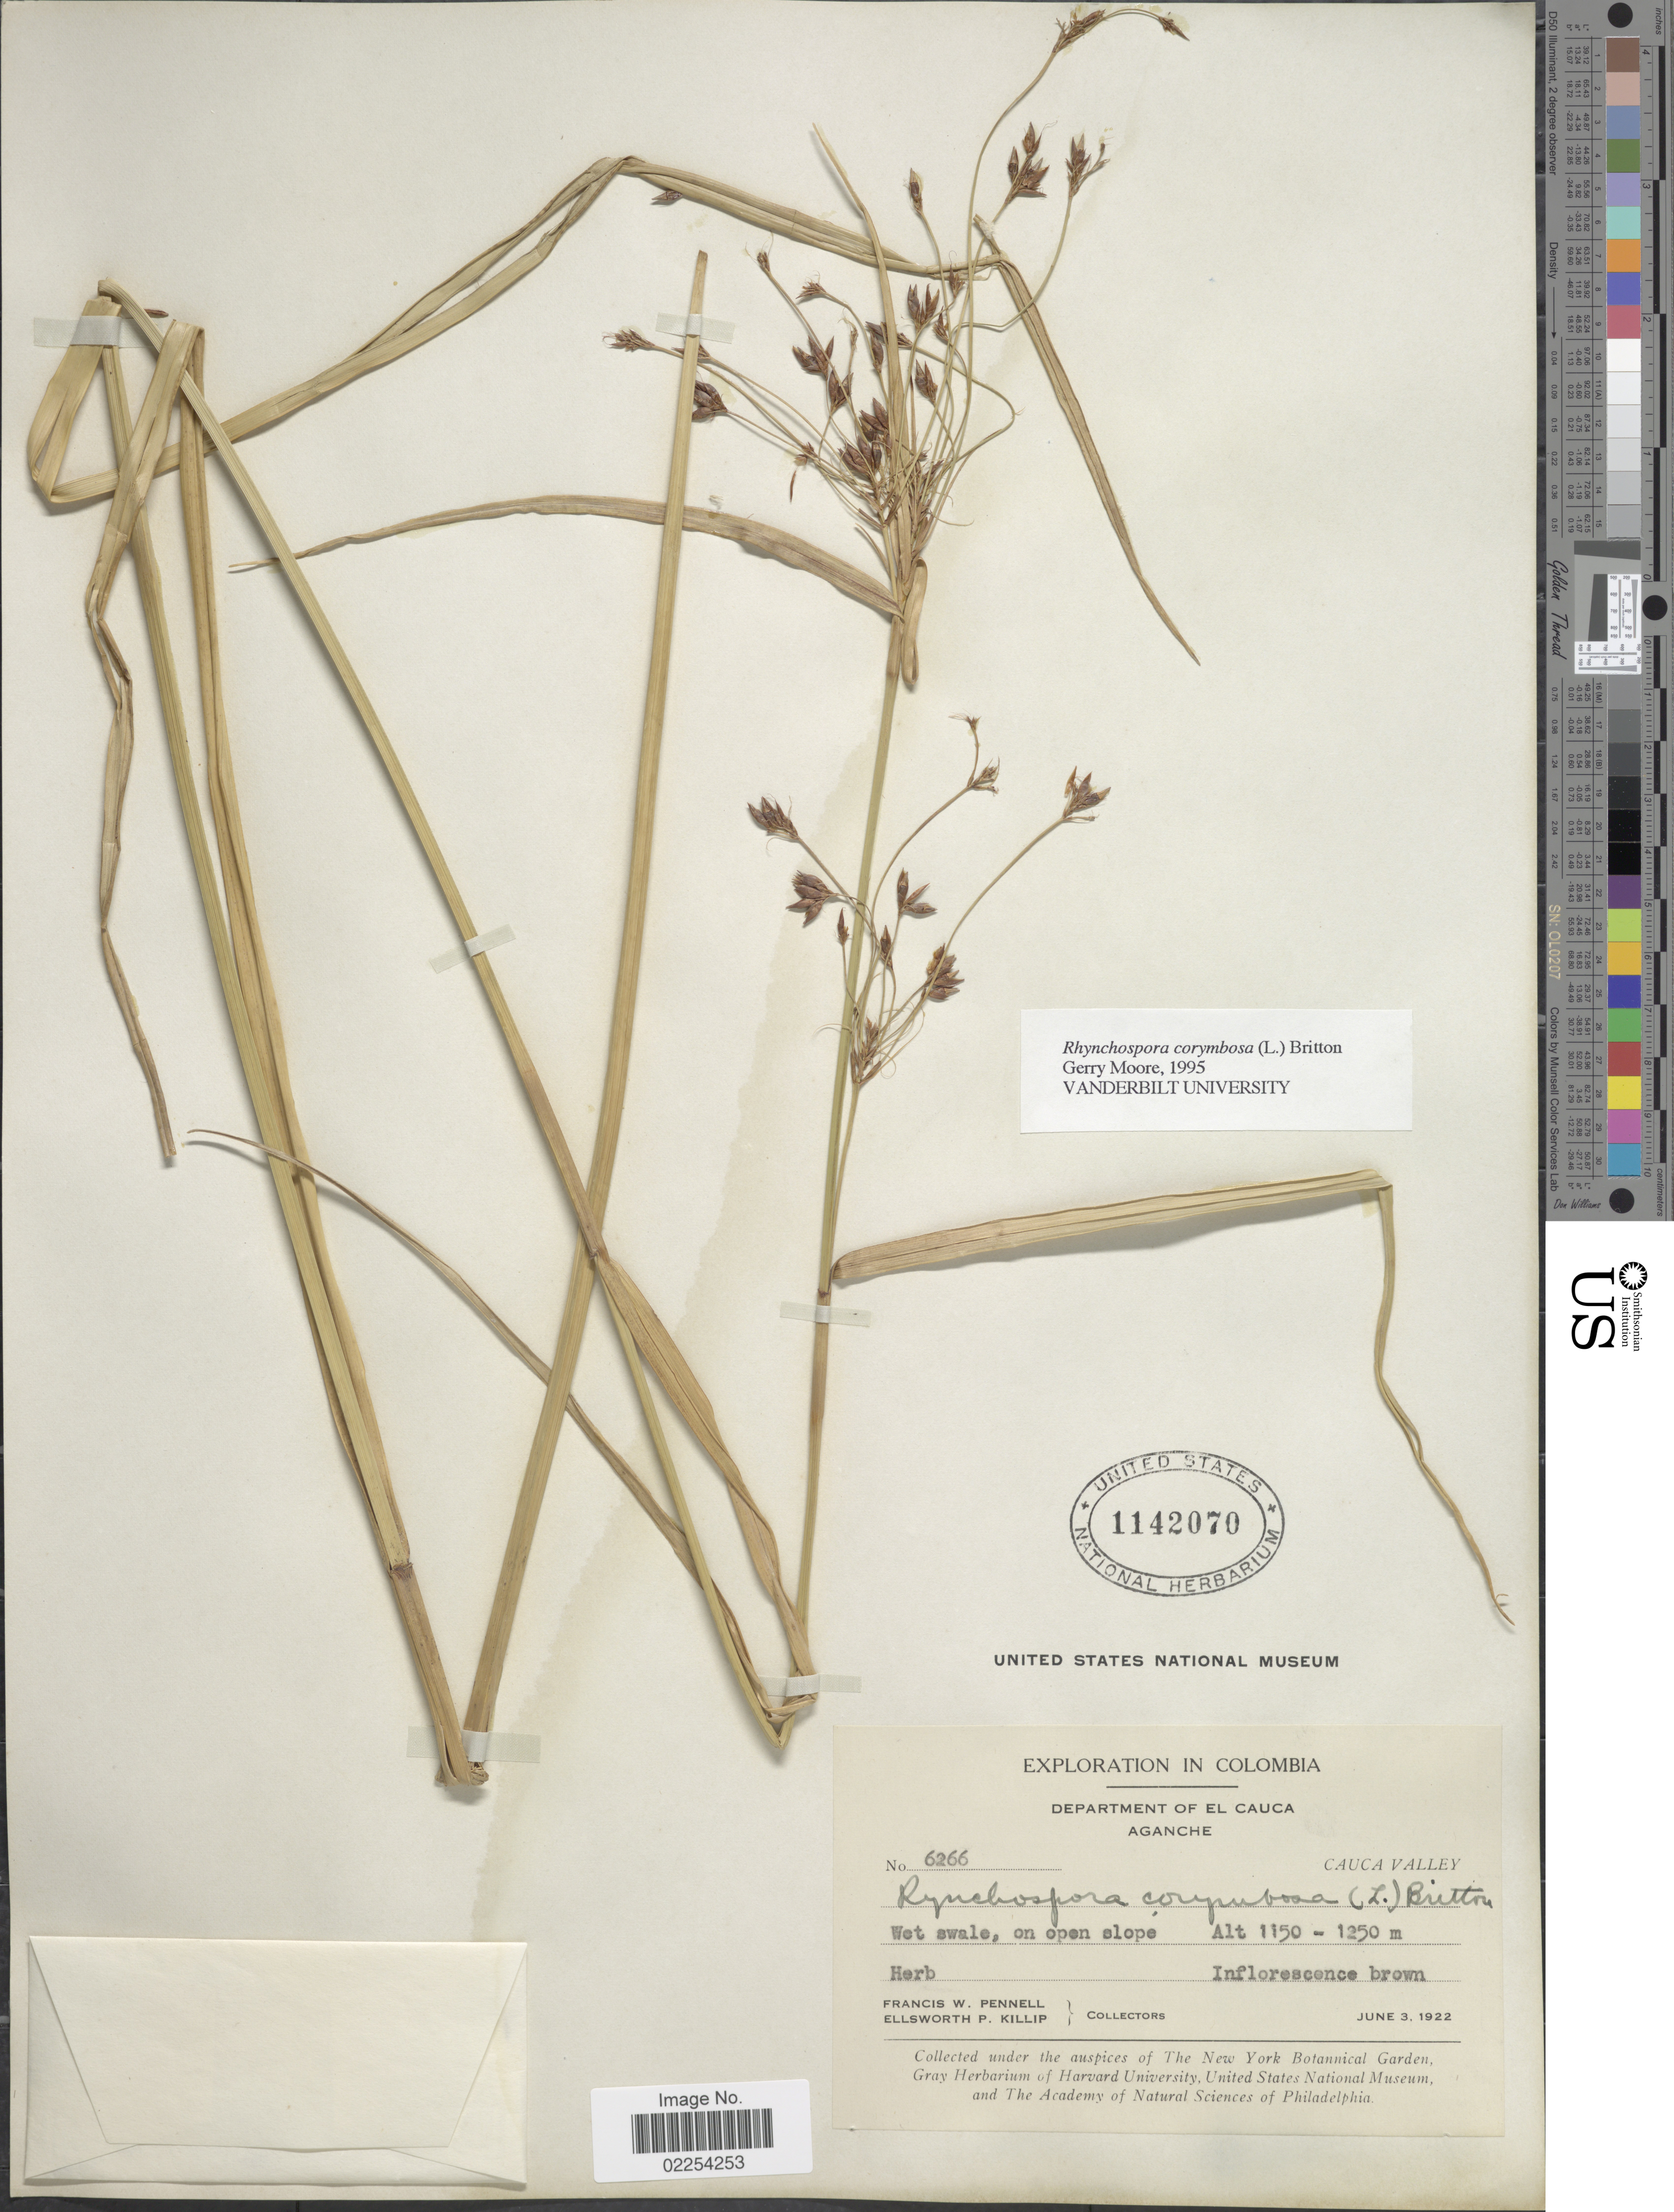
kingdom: Plantae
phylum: Tracheophyta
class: Liliopsida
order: Poales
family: Cyperaceae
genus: Rhynchospora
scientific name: Rhynchospora corymbosa var. asperula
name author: (Nees) Kük.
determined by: Weber, P., (ICN), Universidade Federal do Rio Grande do Sul (BRAZIL)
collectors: F. W. Pennell & E. P. Killip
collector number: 6266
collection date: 1922-06-03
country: Colombia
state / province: Cauca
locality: Department of El Cauca, Aganche, Cauca Valley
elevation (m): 1150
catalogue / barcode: US 1142070